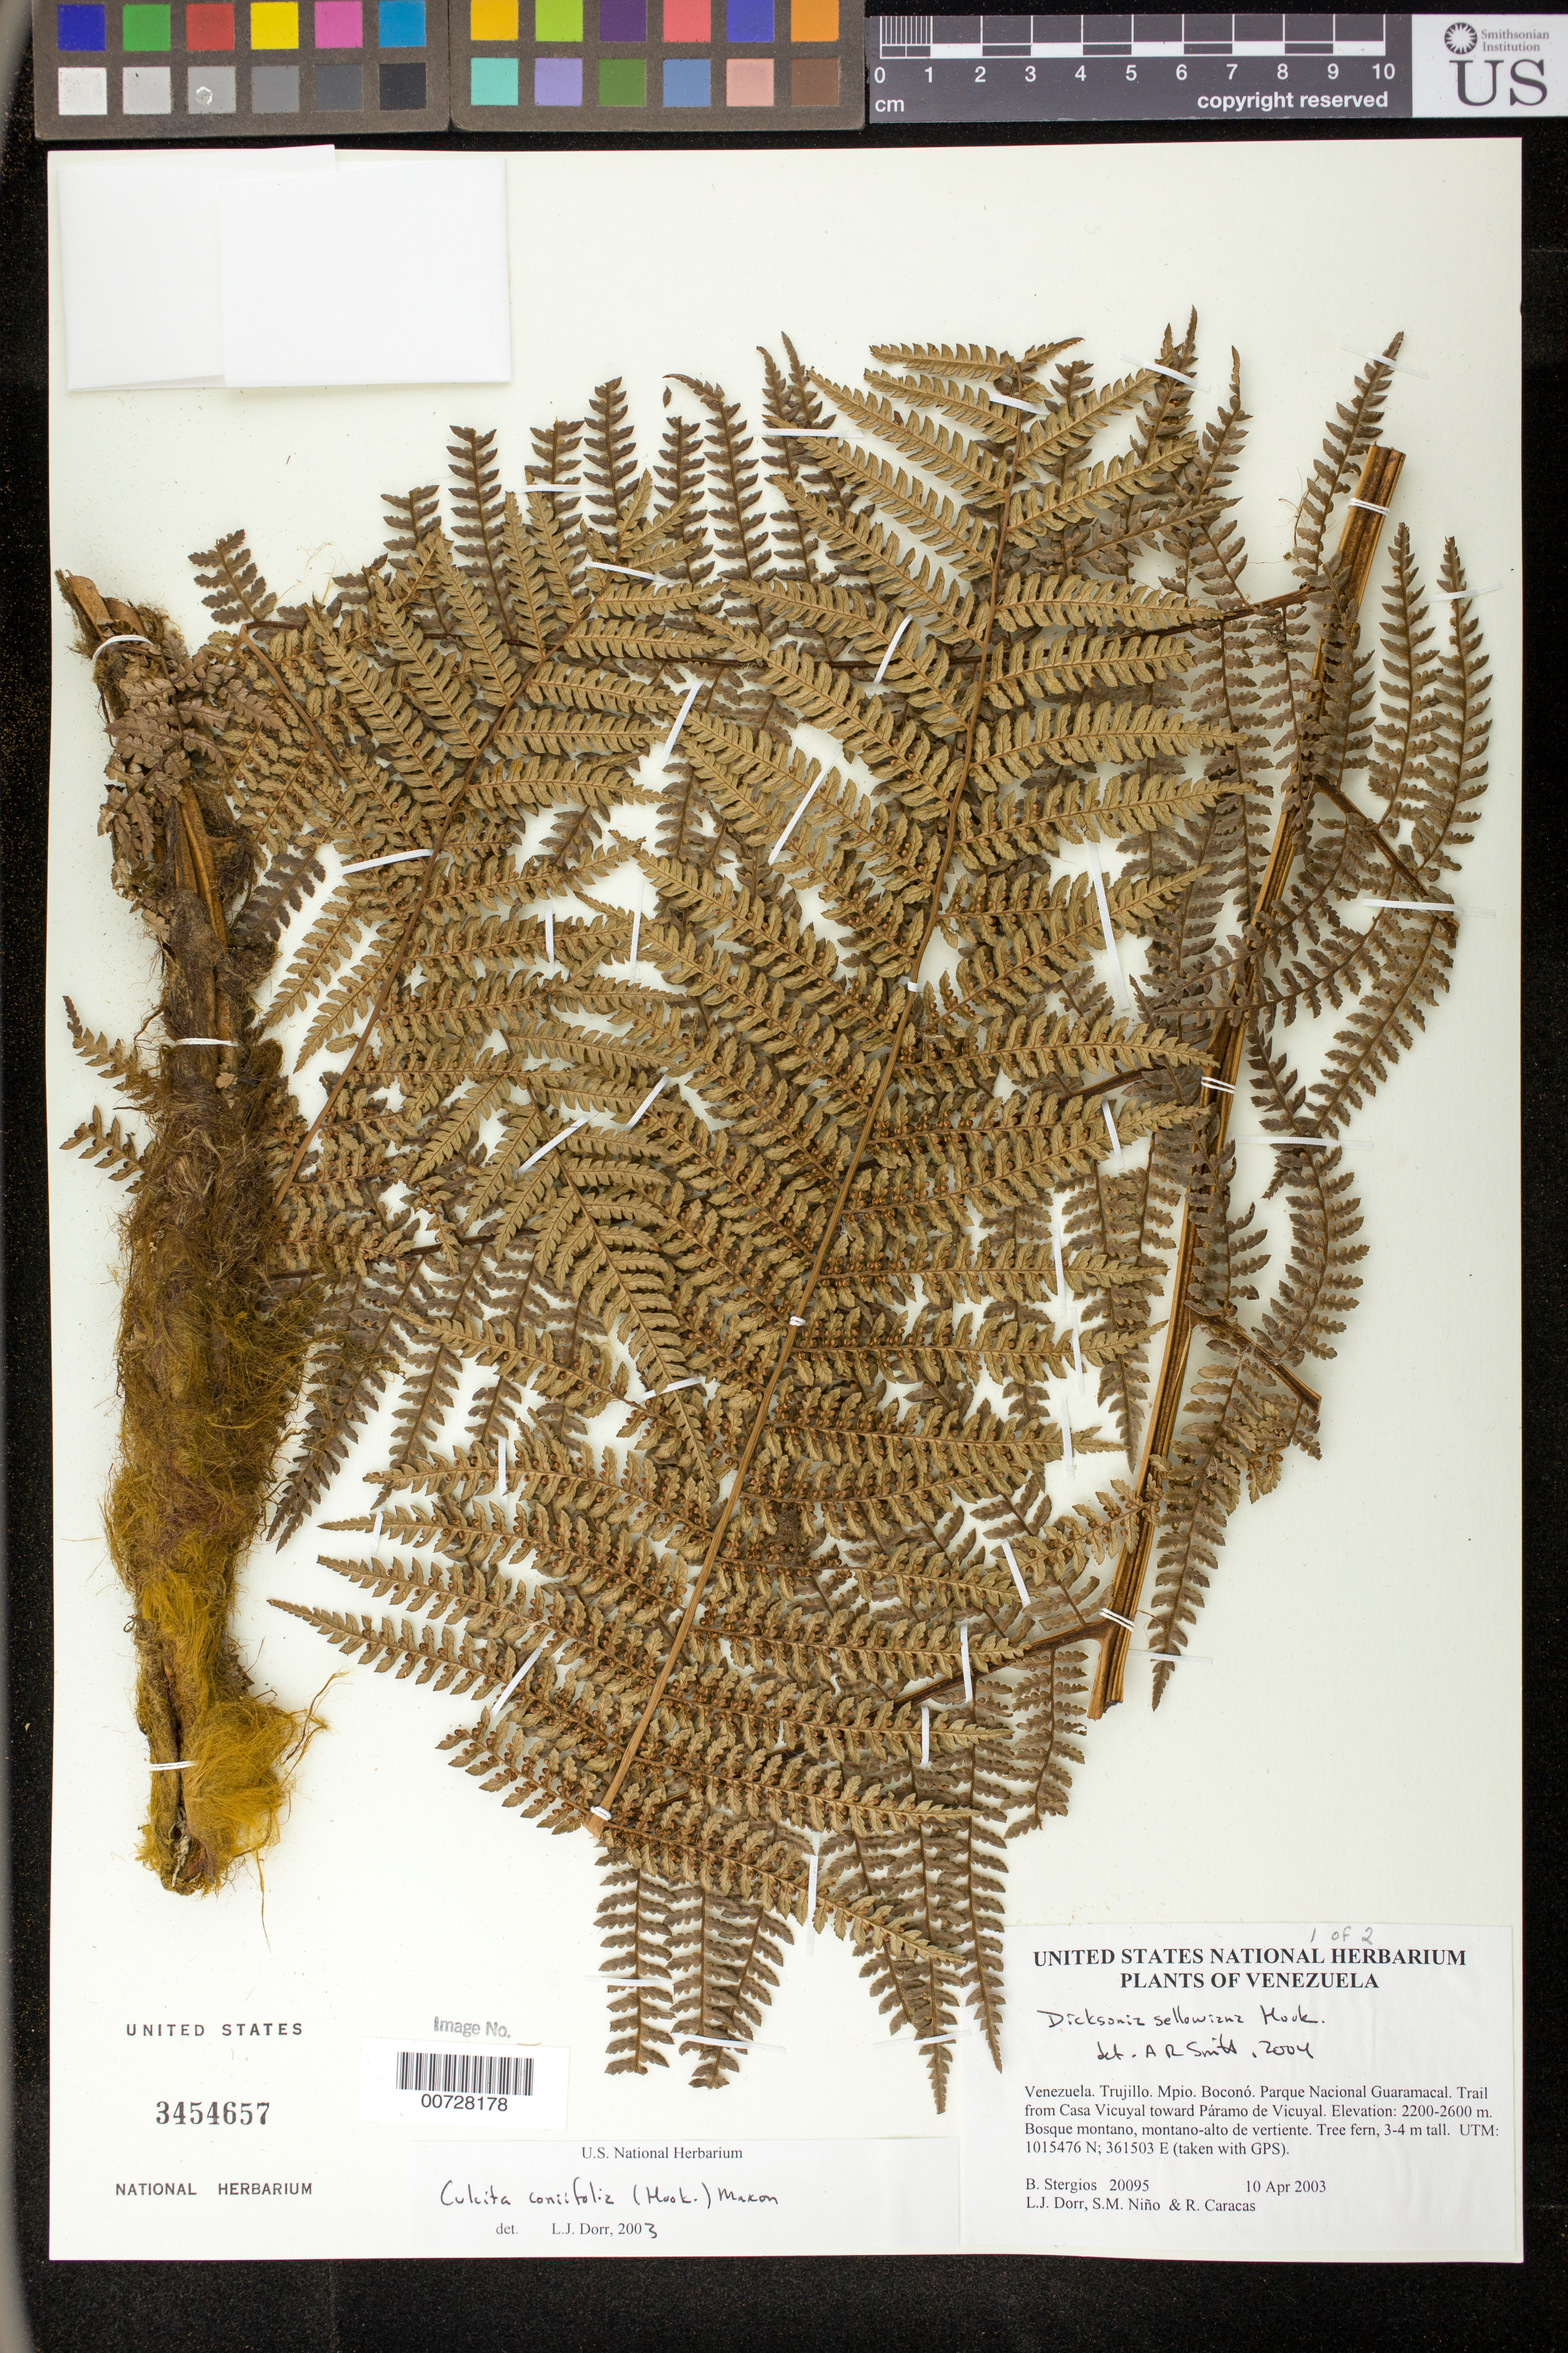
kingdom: Plantae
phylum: Tracheophyta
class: Polypodiopsida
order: Cyatheales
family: Dicksoniaceae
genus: Dicksonia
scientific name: Dicksonia sellowiana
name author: Hook.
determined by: Smith, Alan R., (UC)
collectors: B. G. Stergios, L. J. Dorr, S. M. Niño & R. Caracas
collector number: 20095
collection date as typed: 10 Apr 2003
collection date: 2003-04-10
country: Venezuela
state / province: Trujillo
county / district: Boconó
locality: Parque Nacional Guaramacal. Trail from Casa Vicuyal toward Páramo de Vicuyal.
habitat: Bosque montano, montano-alto de vertiente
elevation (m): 2200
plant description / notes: PORT, UC, US, VEN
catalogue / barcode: US 3454657